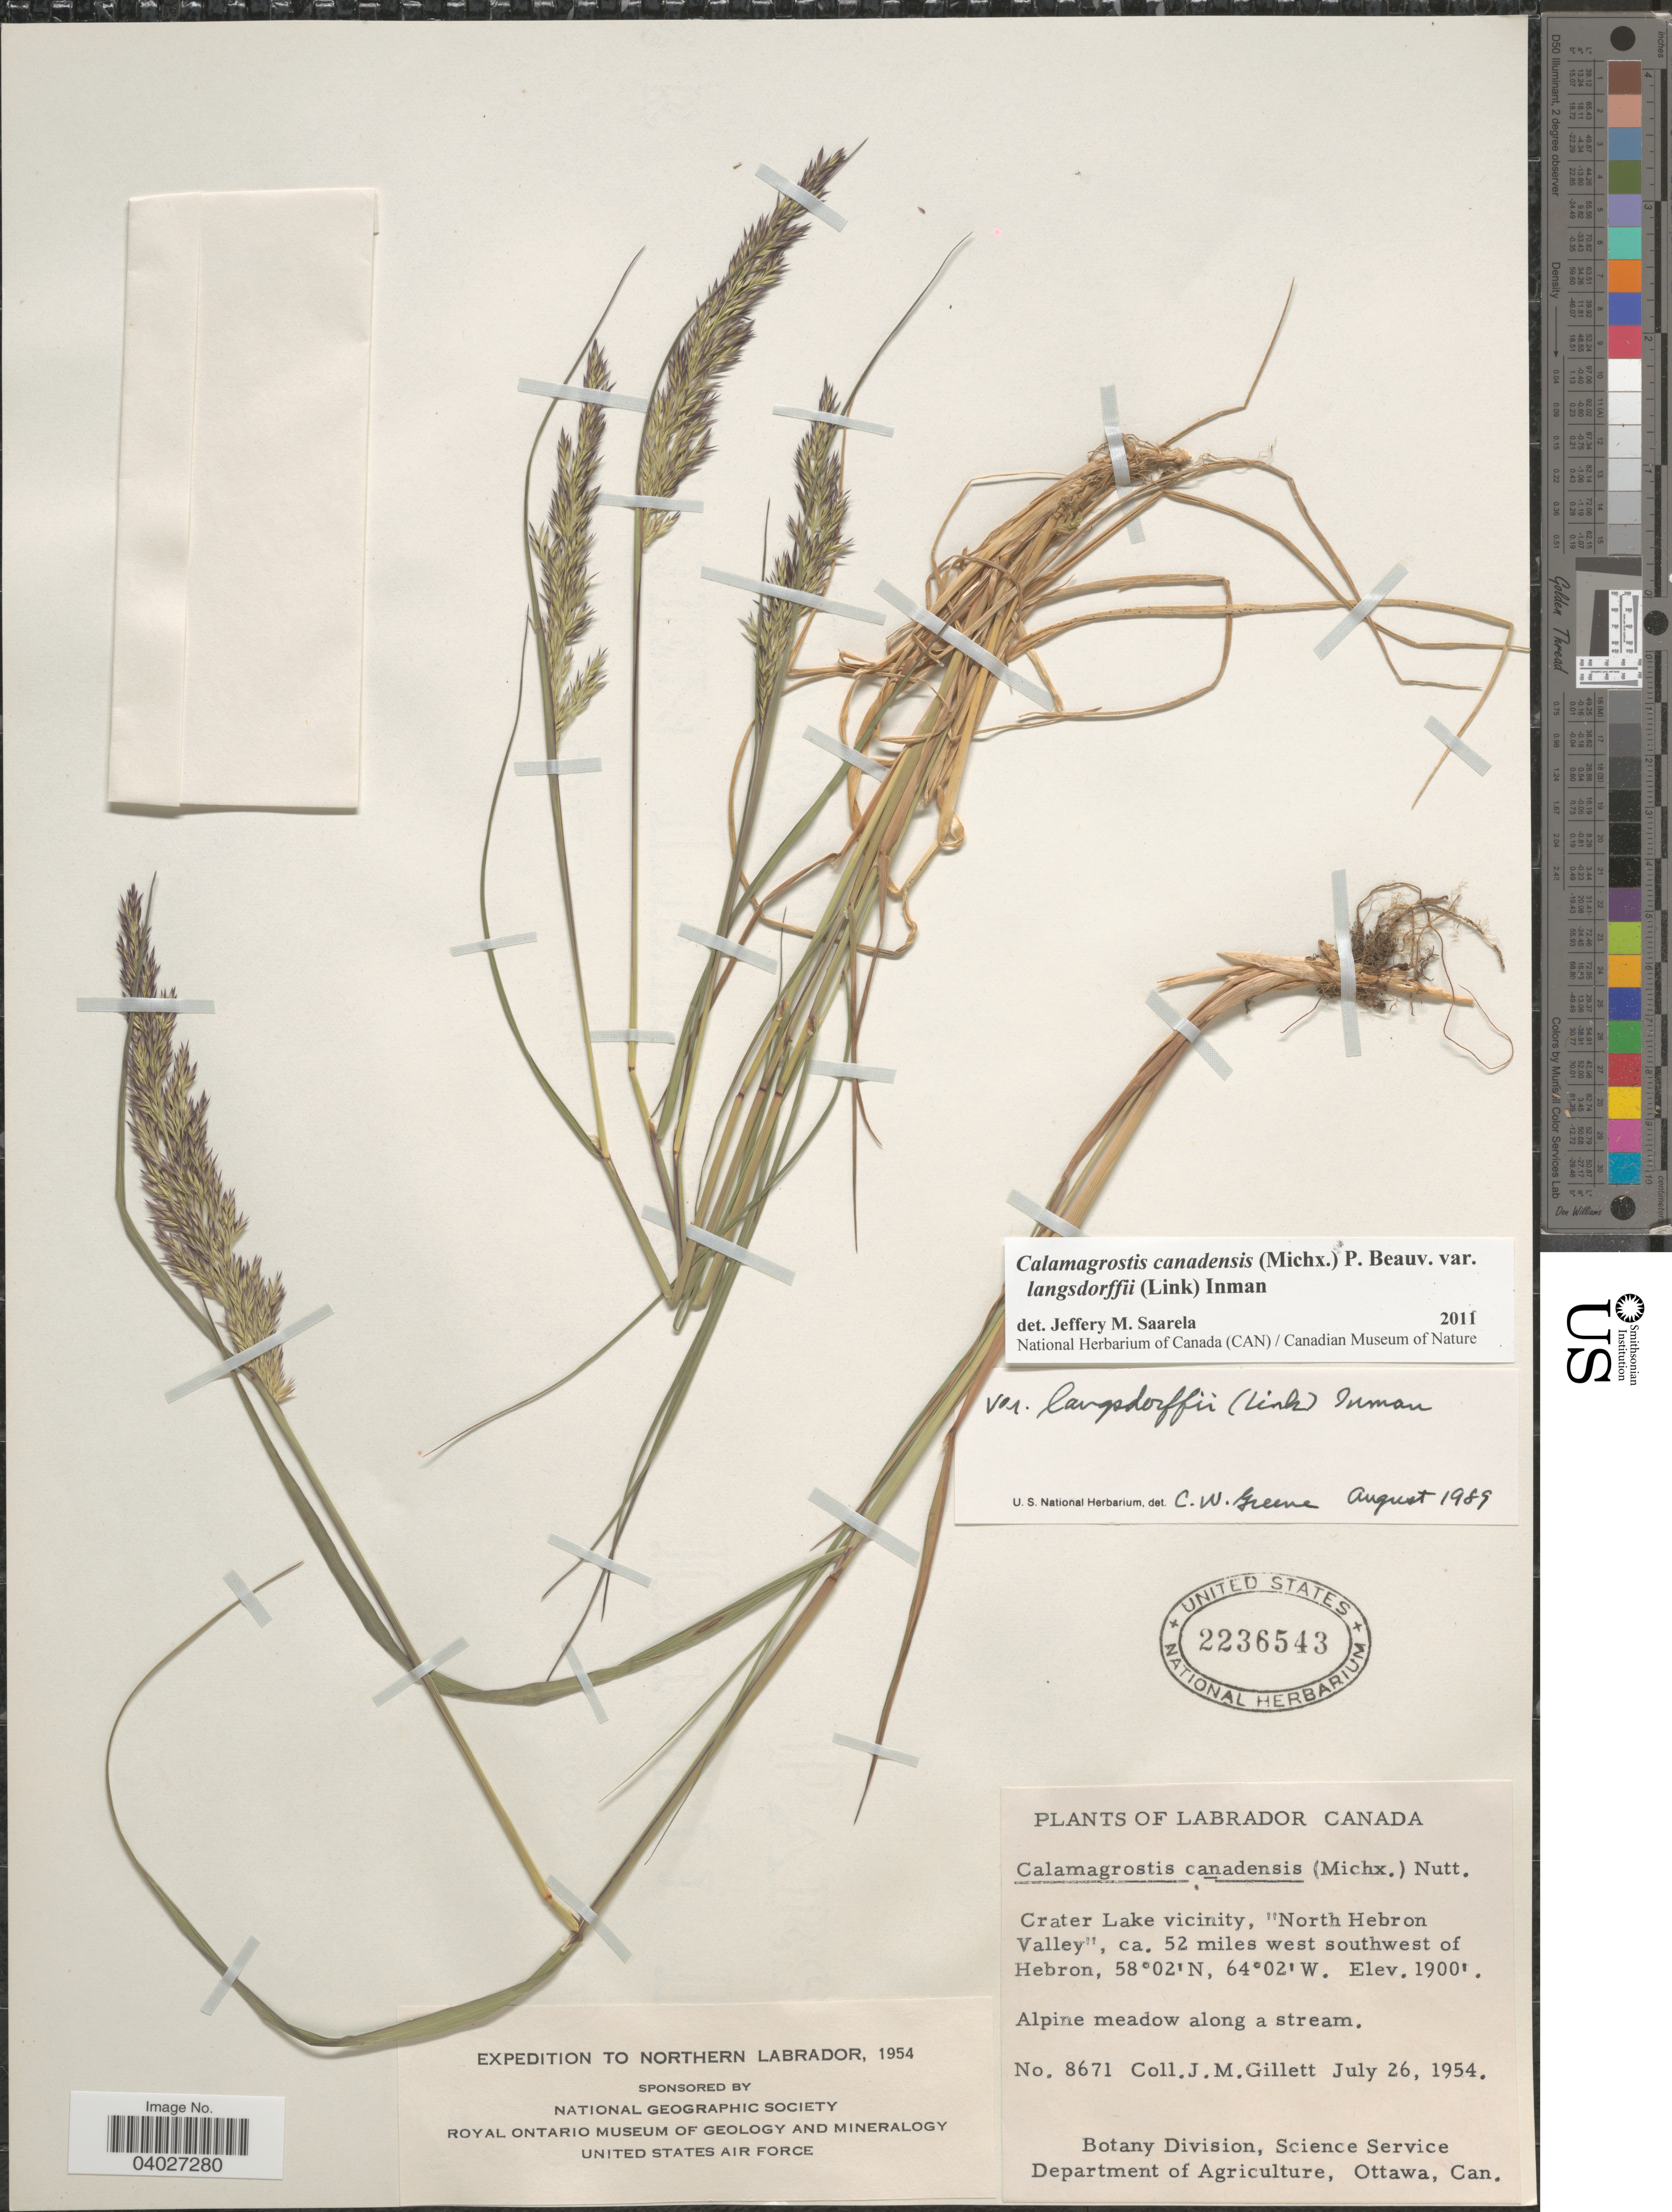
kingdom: Plantae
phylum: Tracheophyta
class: Liliopsida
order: Poales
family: Poaceae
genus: Calamagrostis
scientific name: Calamagrostis canadensis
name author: (Michx.) P. Beauv.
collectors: J. M. Gillett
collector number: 8671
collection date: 1954-07-26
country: Canada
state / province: Newfoundland and Labrador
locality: Northern Labrador. Crater Lake vicinity, "North Hebron Valley", ca. 52 miles west southwest of Hebron.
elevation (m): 579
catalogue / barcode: US 2236543